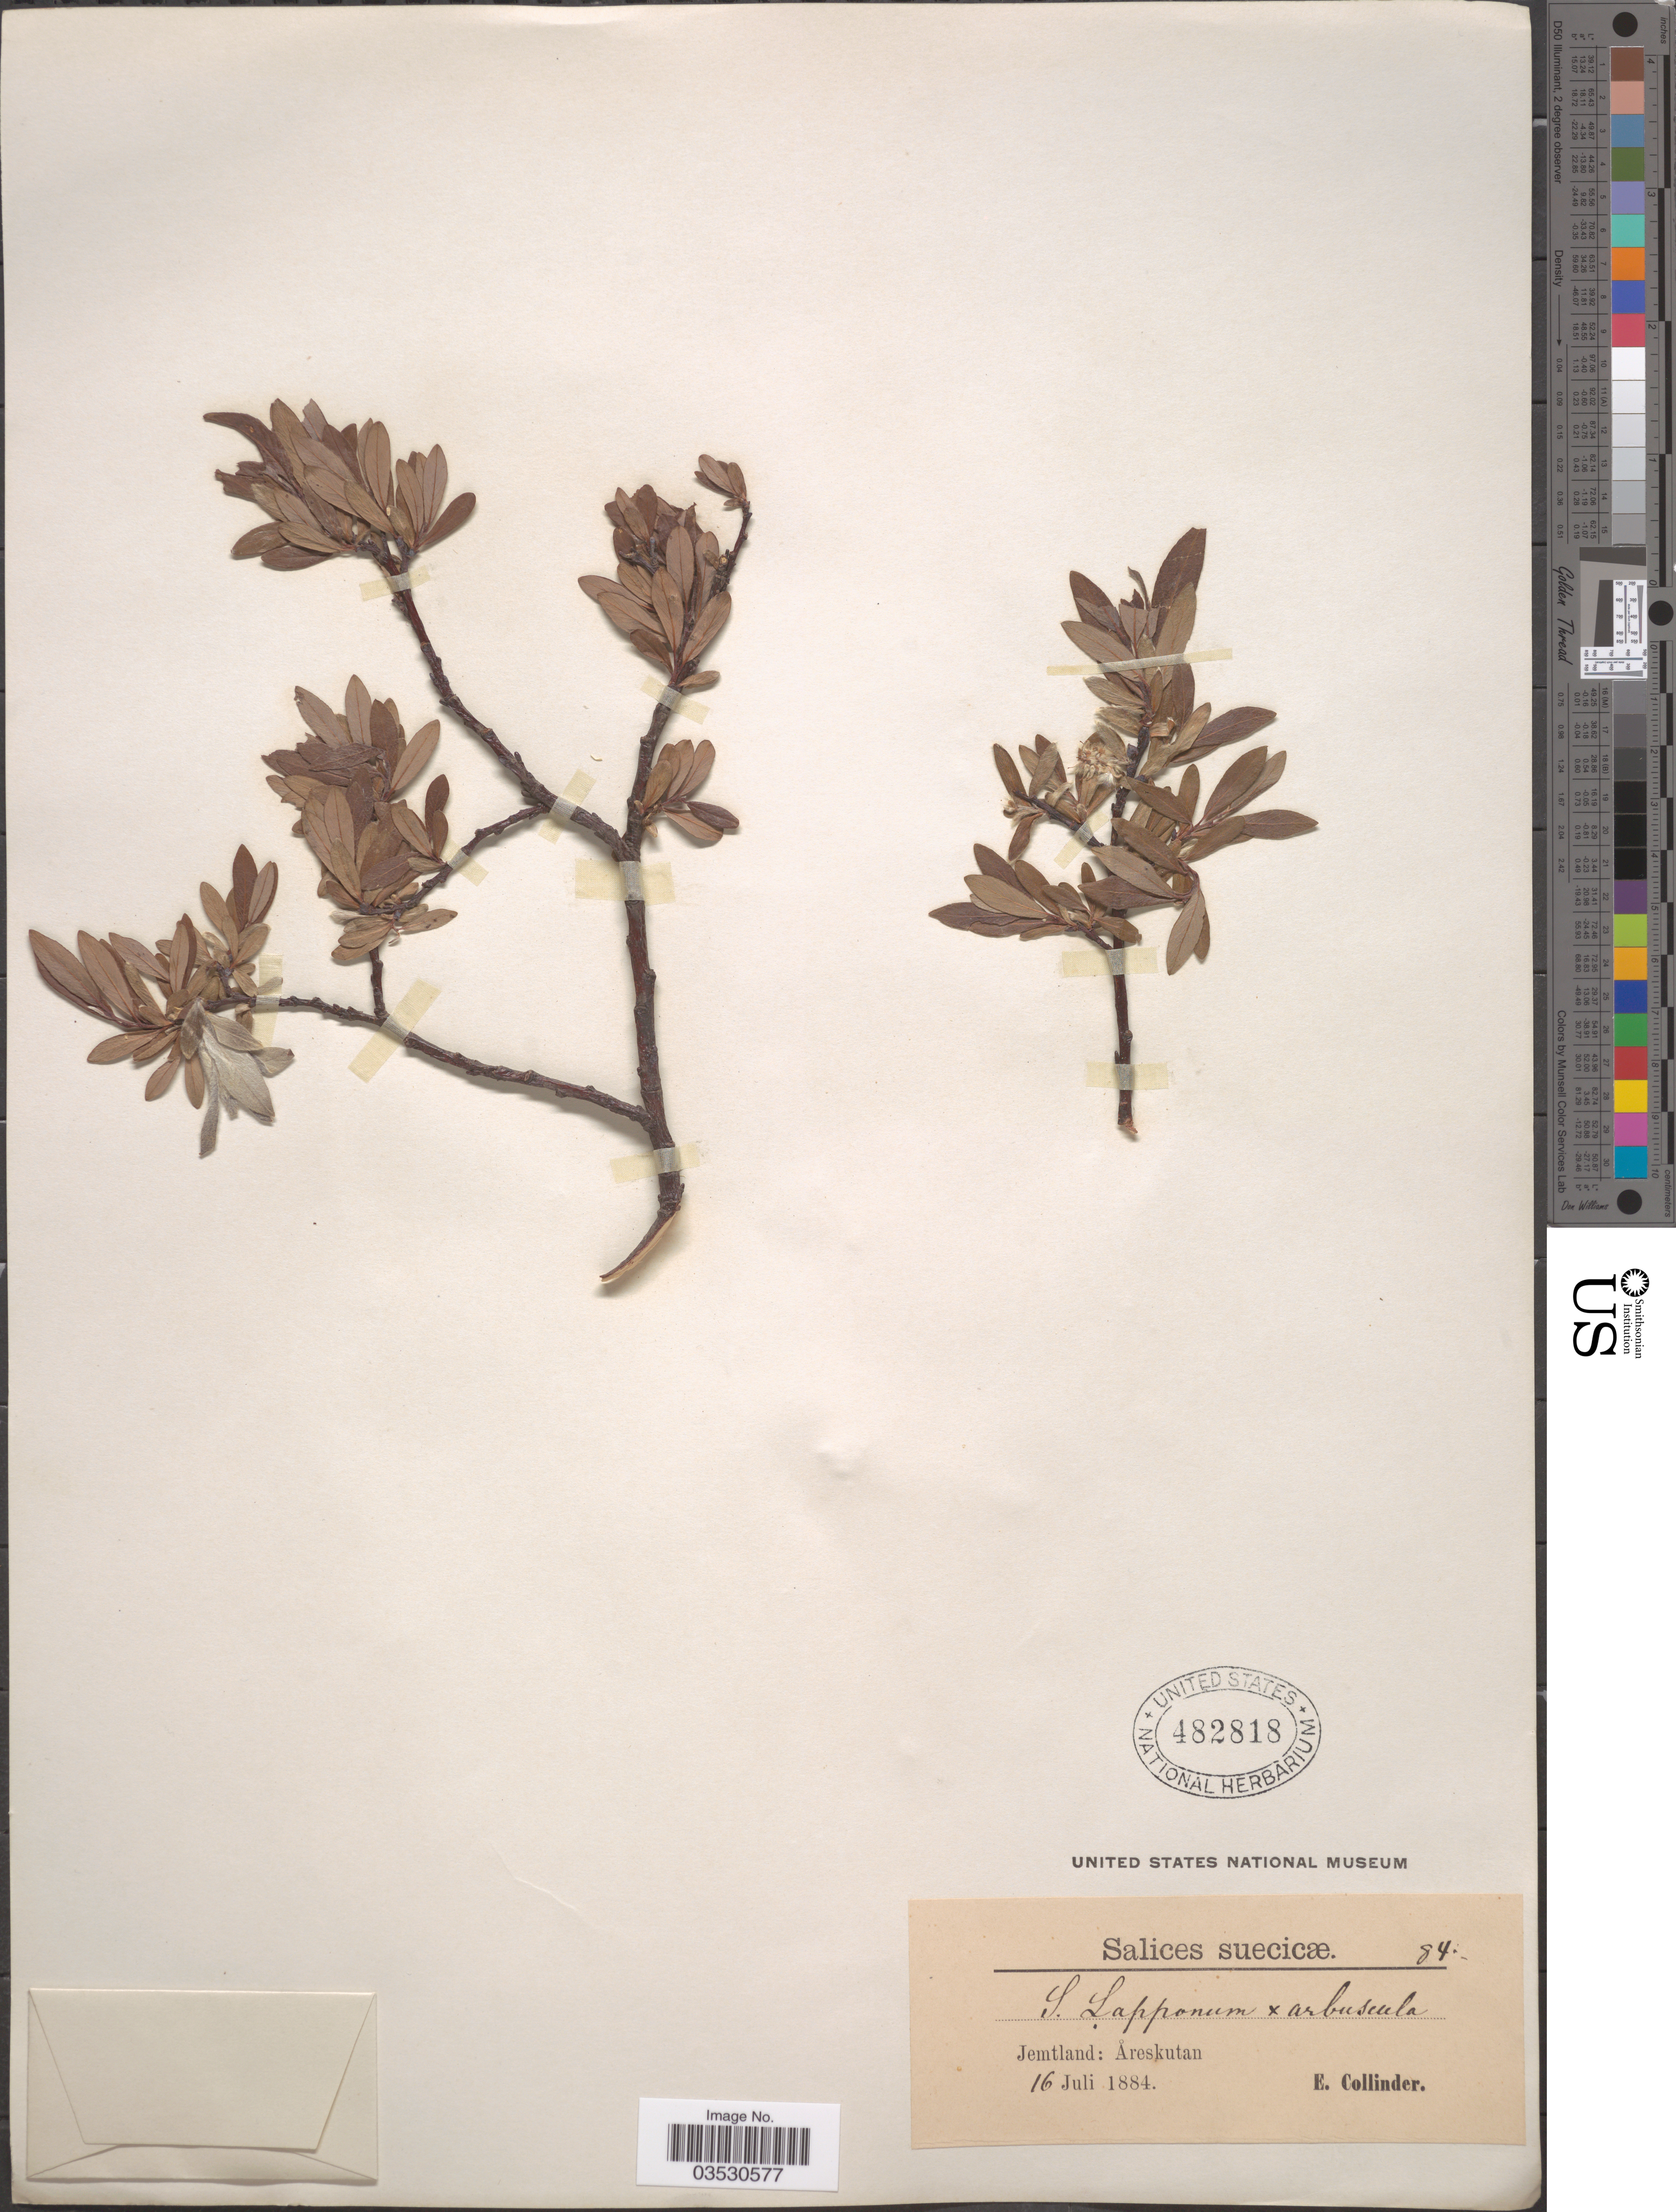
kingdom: Plantae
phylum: Tracheophyta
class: Magnoliopsida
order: Malpighiales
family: Salicaceae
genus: Salix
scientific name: Salix lapponum x S. arbuscula L.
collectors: E. Collinder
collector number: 84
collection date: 1884-07-16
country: Sweden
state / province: Jämtland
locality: Suecicæ. Jemtland: Åreskutan.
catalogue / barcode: US 482818